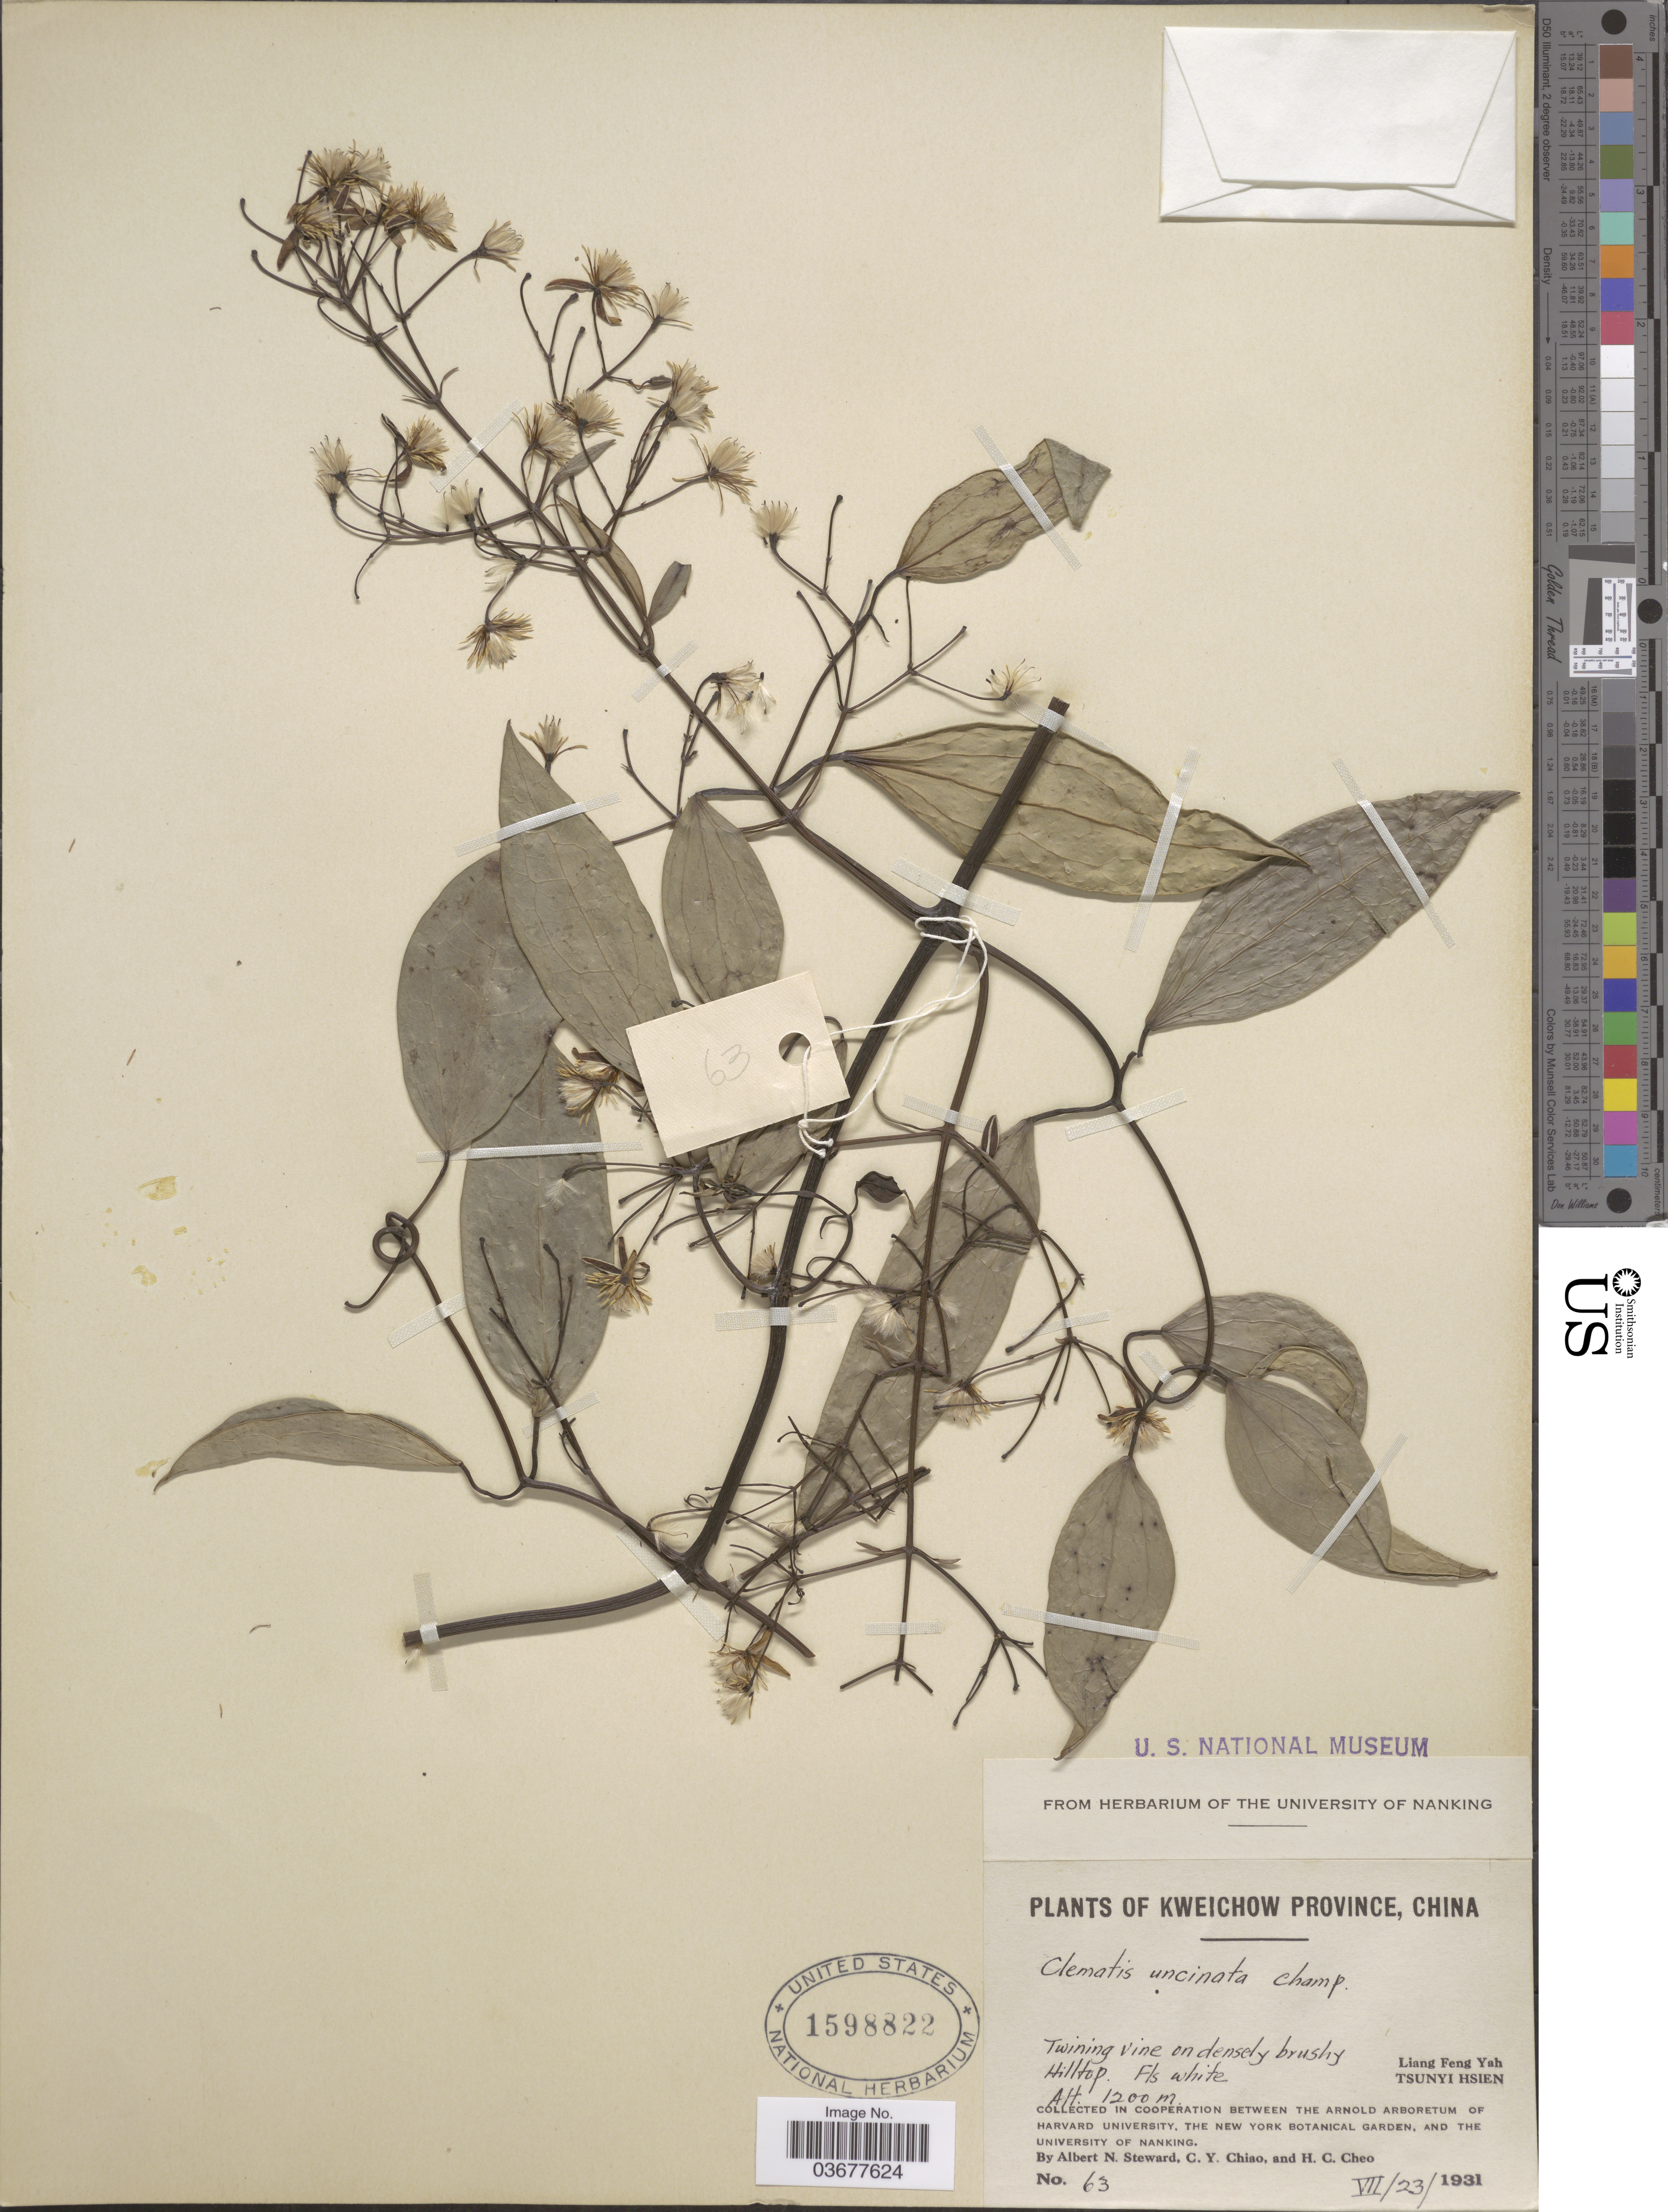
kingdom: Plantae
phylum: Tracheophyta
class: Magnoliopsida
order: Ranunculales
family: Ranunculaceae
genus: Clematis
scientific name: Clematis uncinata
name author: Champ. ex Benth.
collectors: A. N. Steward, C. Y. Chiao & H. Cheo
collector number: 63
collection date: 1931-07-23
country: China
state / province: Guizhou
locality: Kweichow Province. Liang Feng Yah Tsunyi Hsien.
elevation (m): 1200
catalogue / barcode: US 1598822